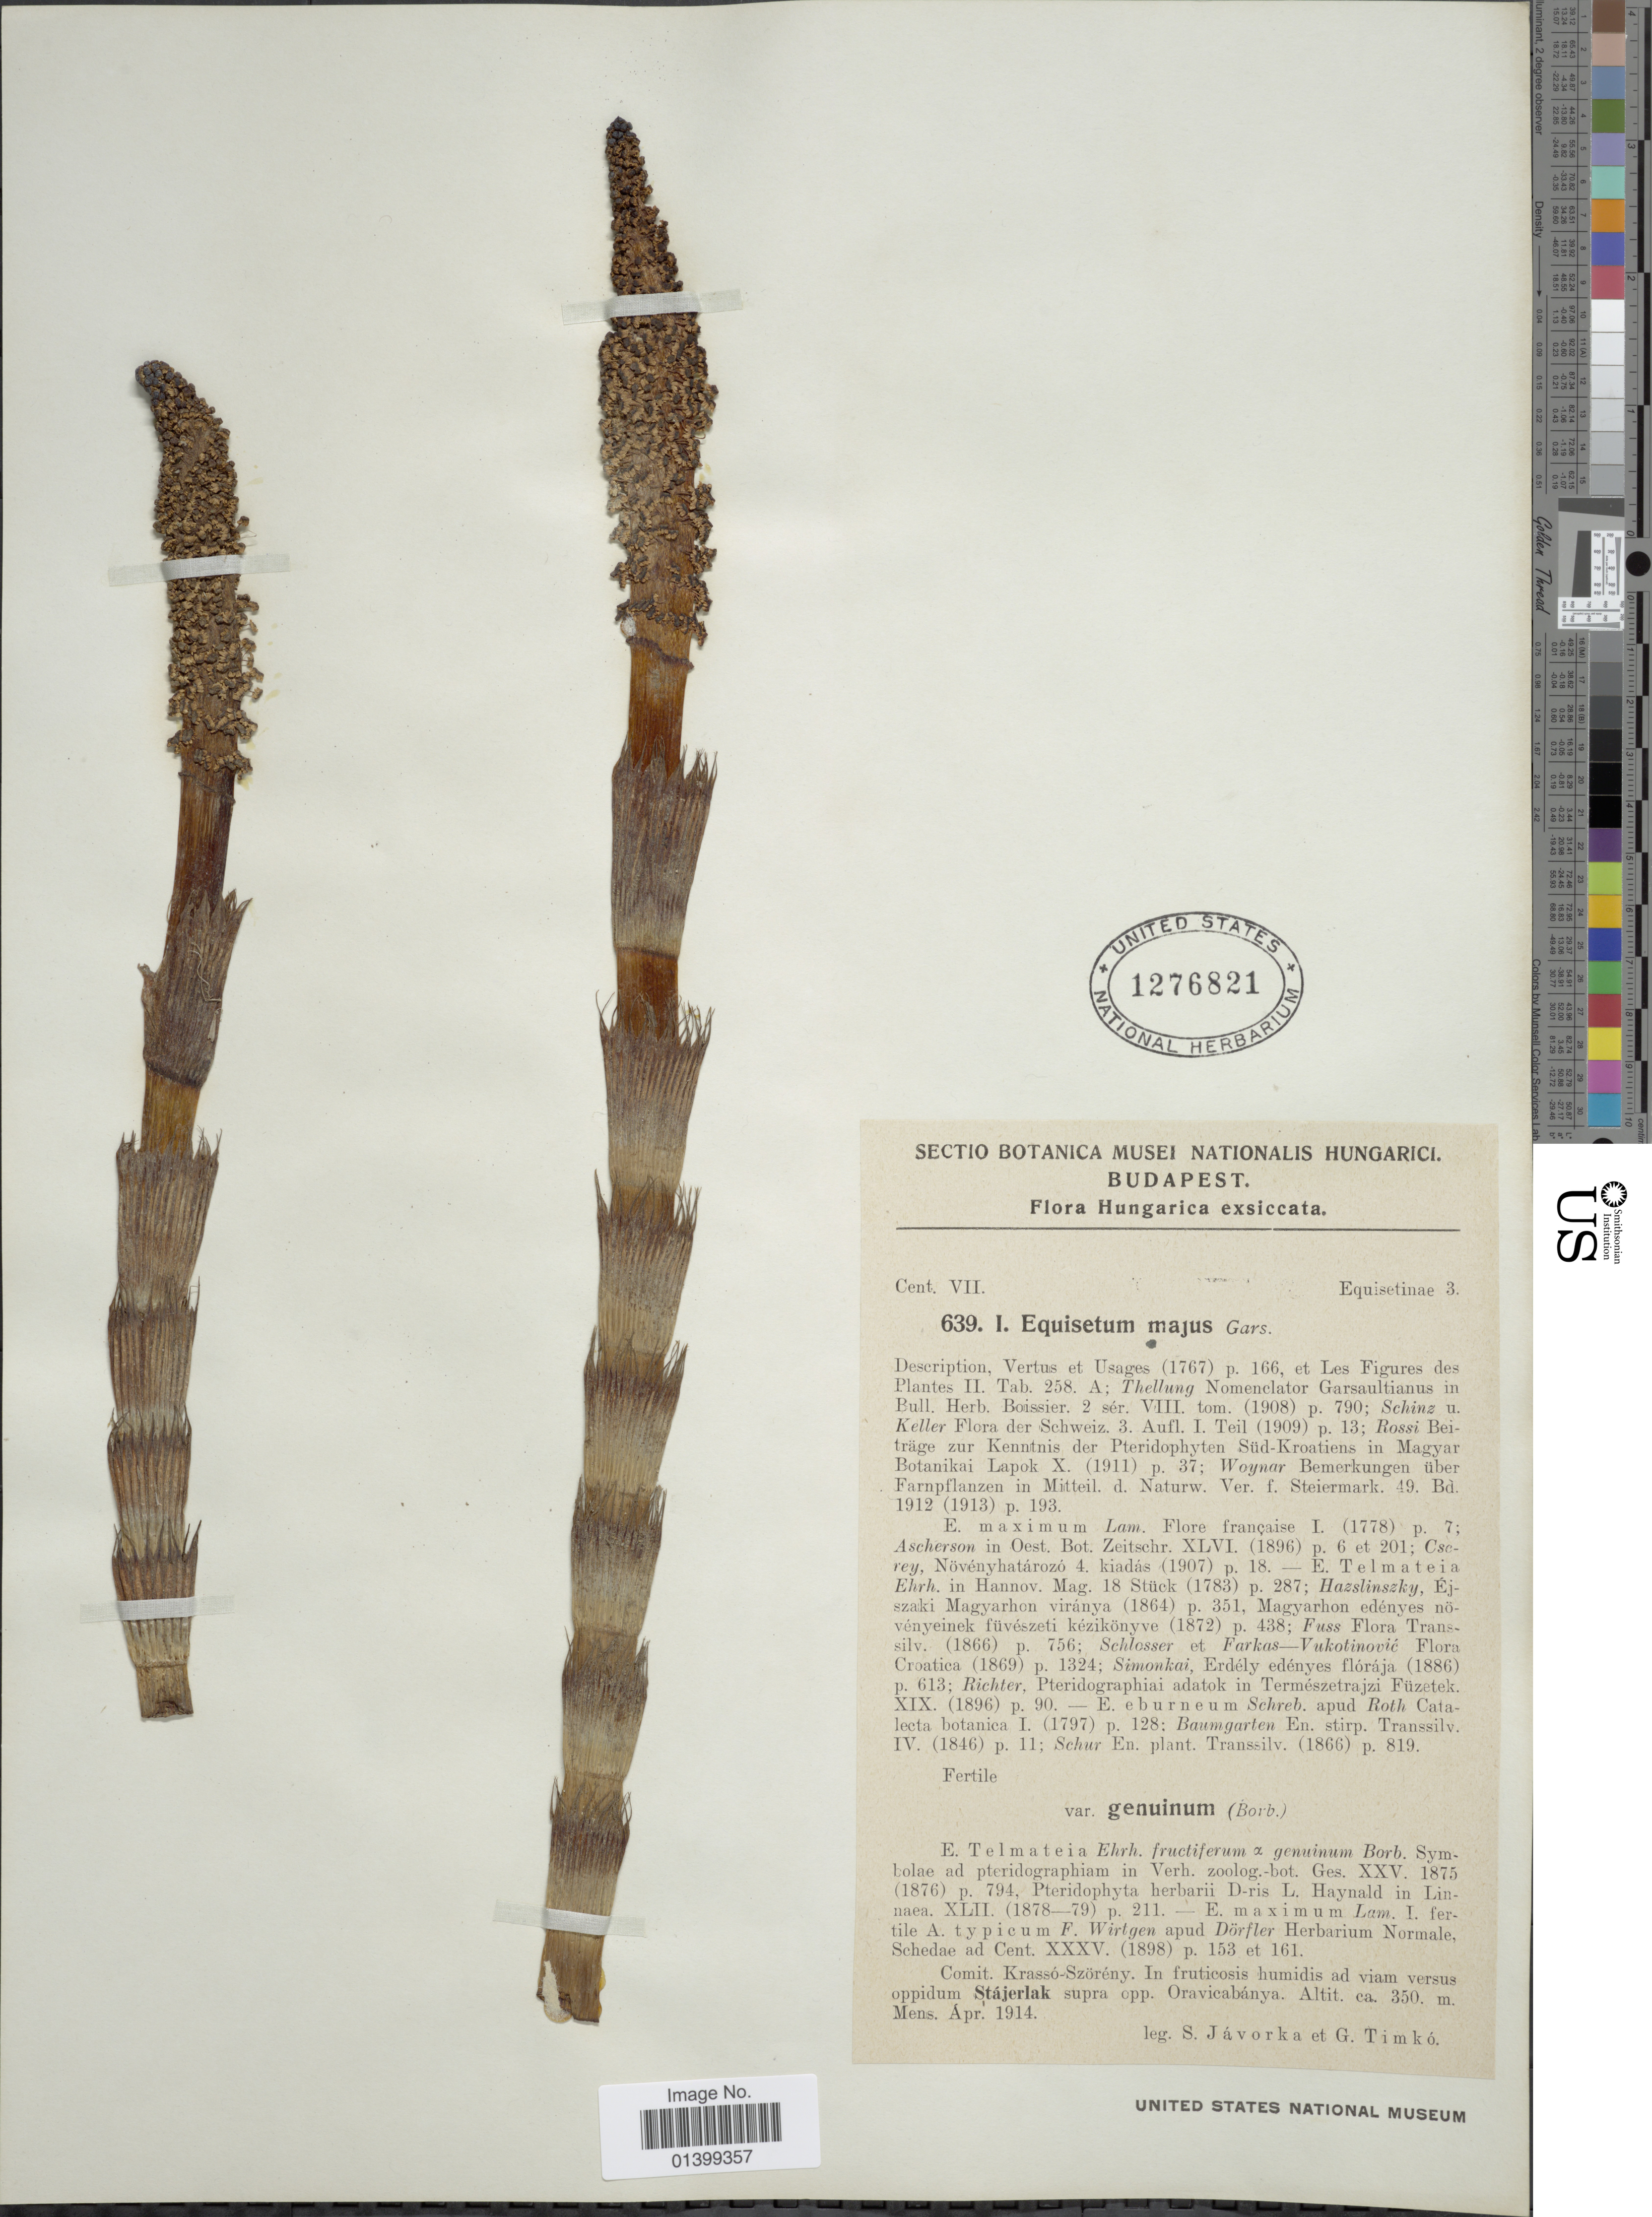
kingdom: Plantae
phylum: Tracheophyta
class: Polypodiopsida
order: Equisetales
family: Equisetaceae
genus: Equisetum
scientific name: Equisetum telmateia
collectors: S. Javorka & G. Timko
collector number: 639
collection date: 1914-04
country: Hungary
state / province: Budapest, Capital District of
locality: Budapest. Comit. Krassó-Szörény. In fruticosis humidis ad viam versus oppidum. Stájerlak supra opp. Oravicabánya.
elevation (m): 350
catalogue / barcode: US 1276821